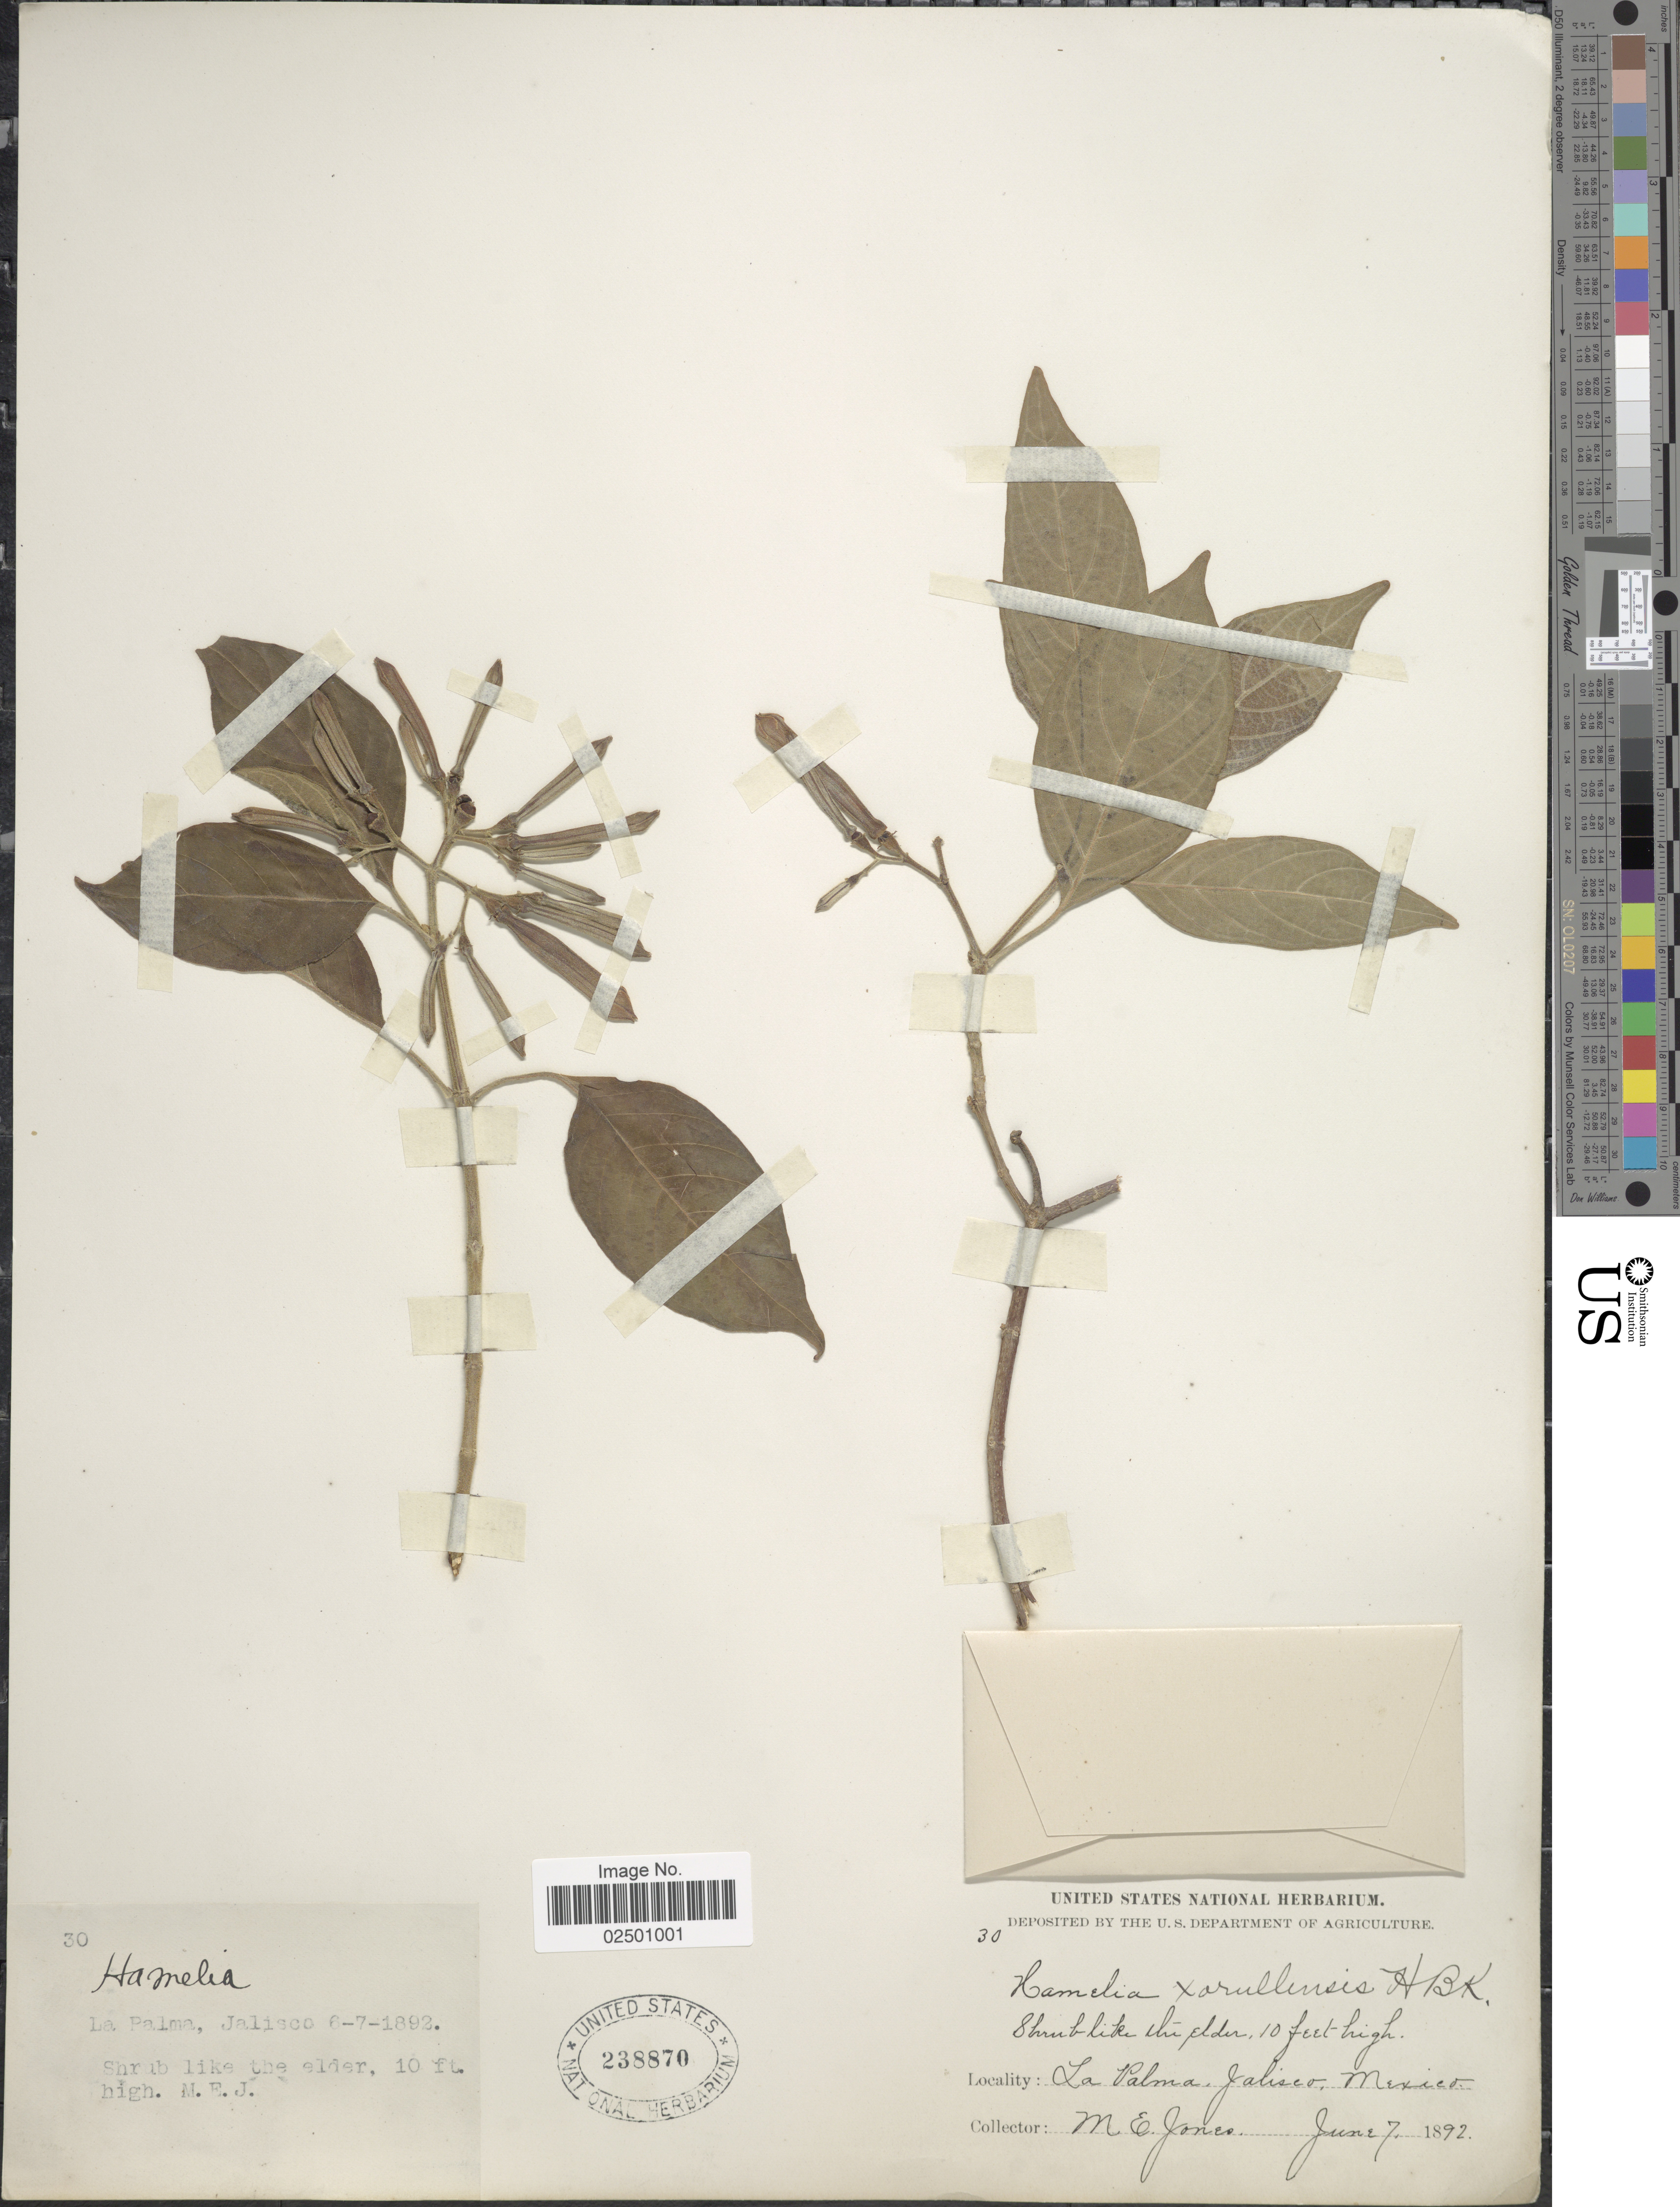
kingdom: Plantae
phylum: Tracheophyta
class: Magnoliopsida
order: Gentianales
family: Rubiaceae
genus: Hamelia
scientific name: Hamelia xorullensis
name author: Kunth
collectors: M. E. Jones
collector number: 30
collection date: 1892-06-07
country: Mexico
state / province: Jalisco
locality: La Palma, Jalisco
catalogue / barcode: US 238870